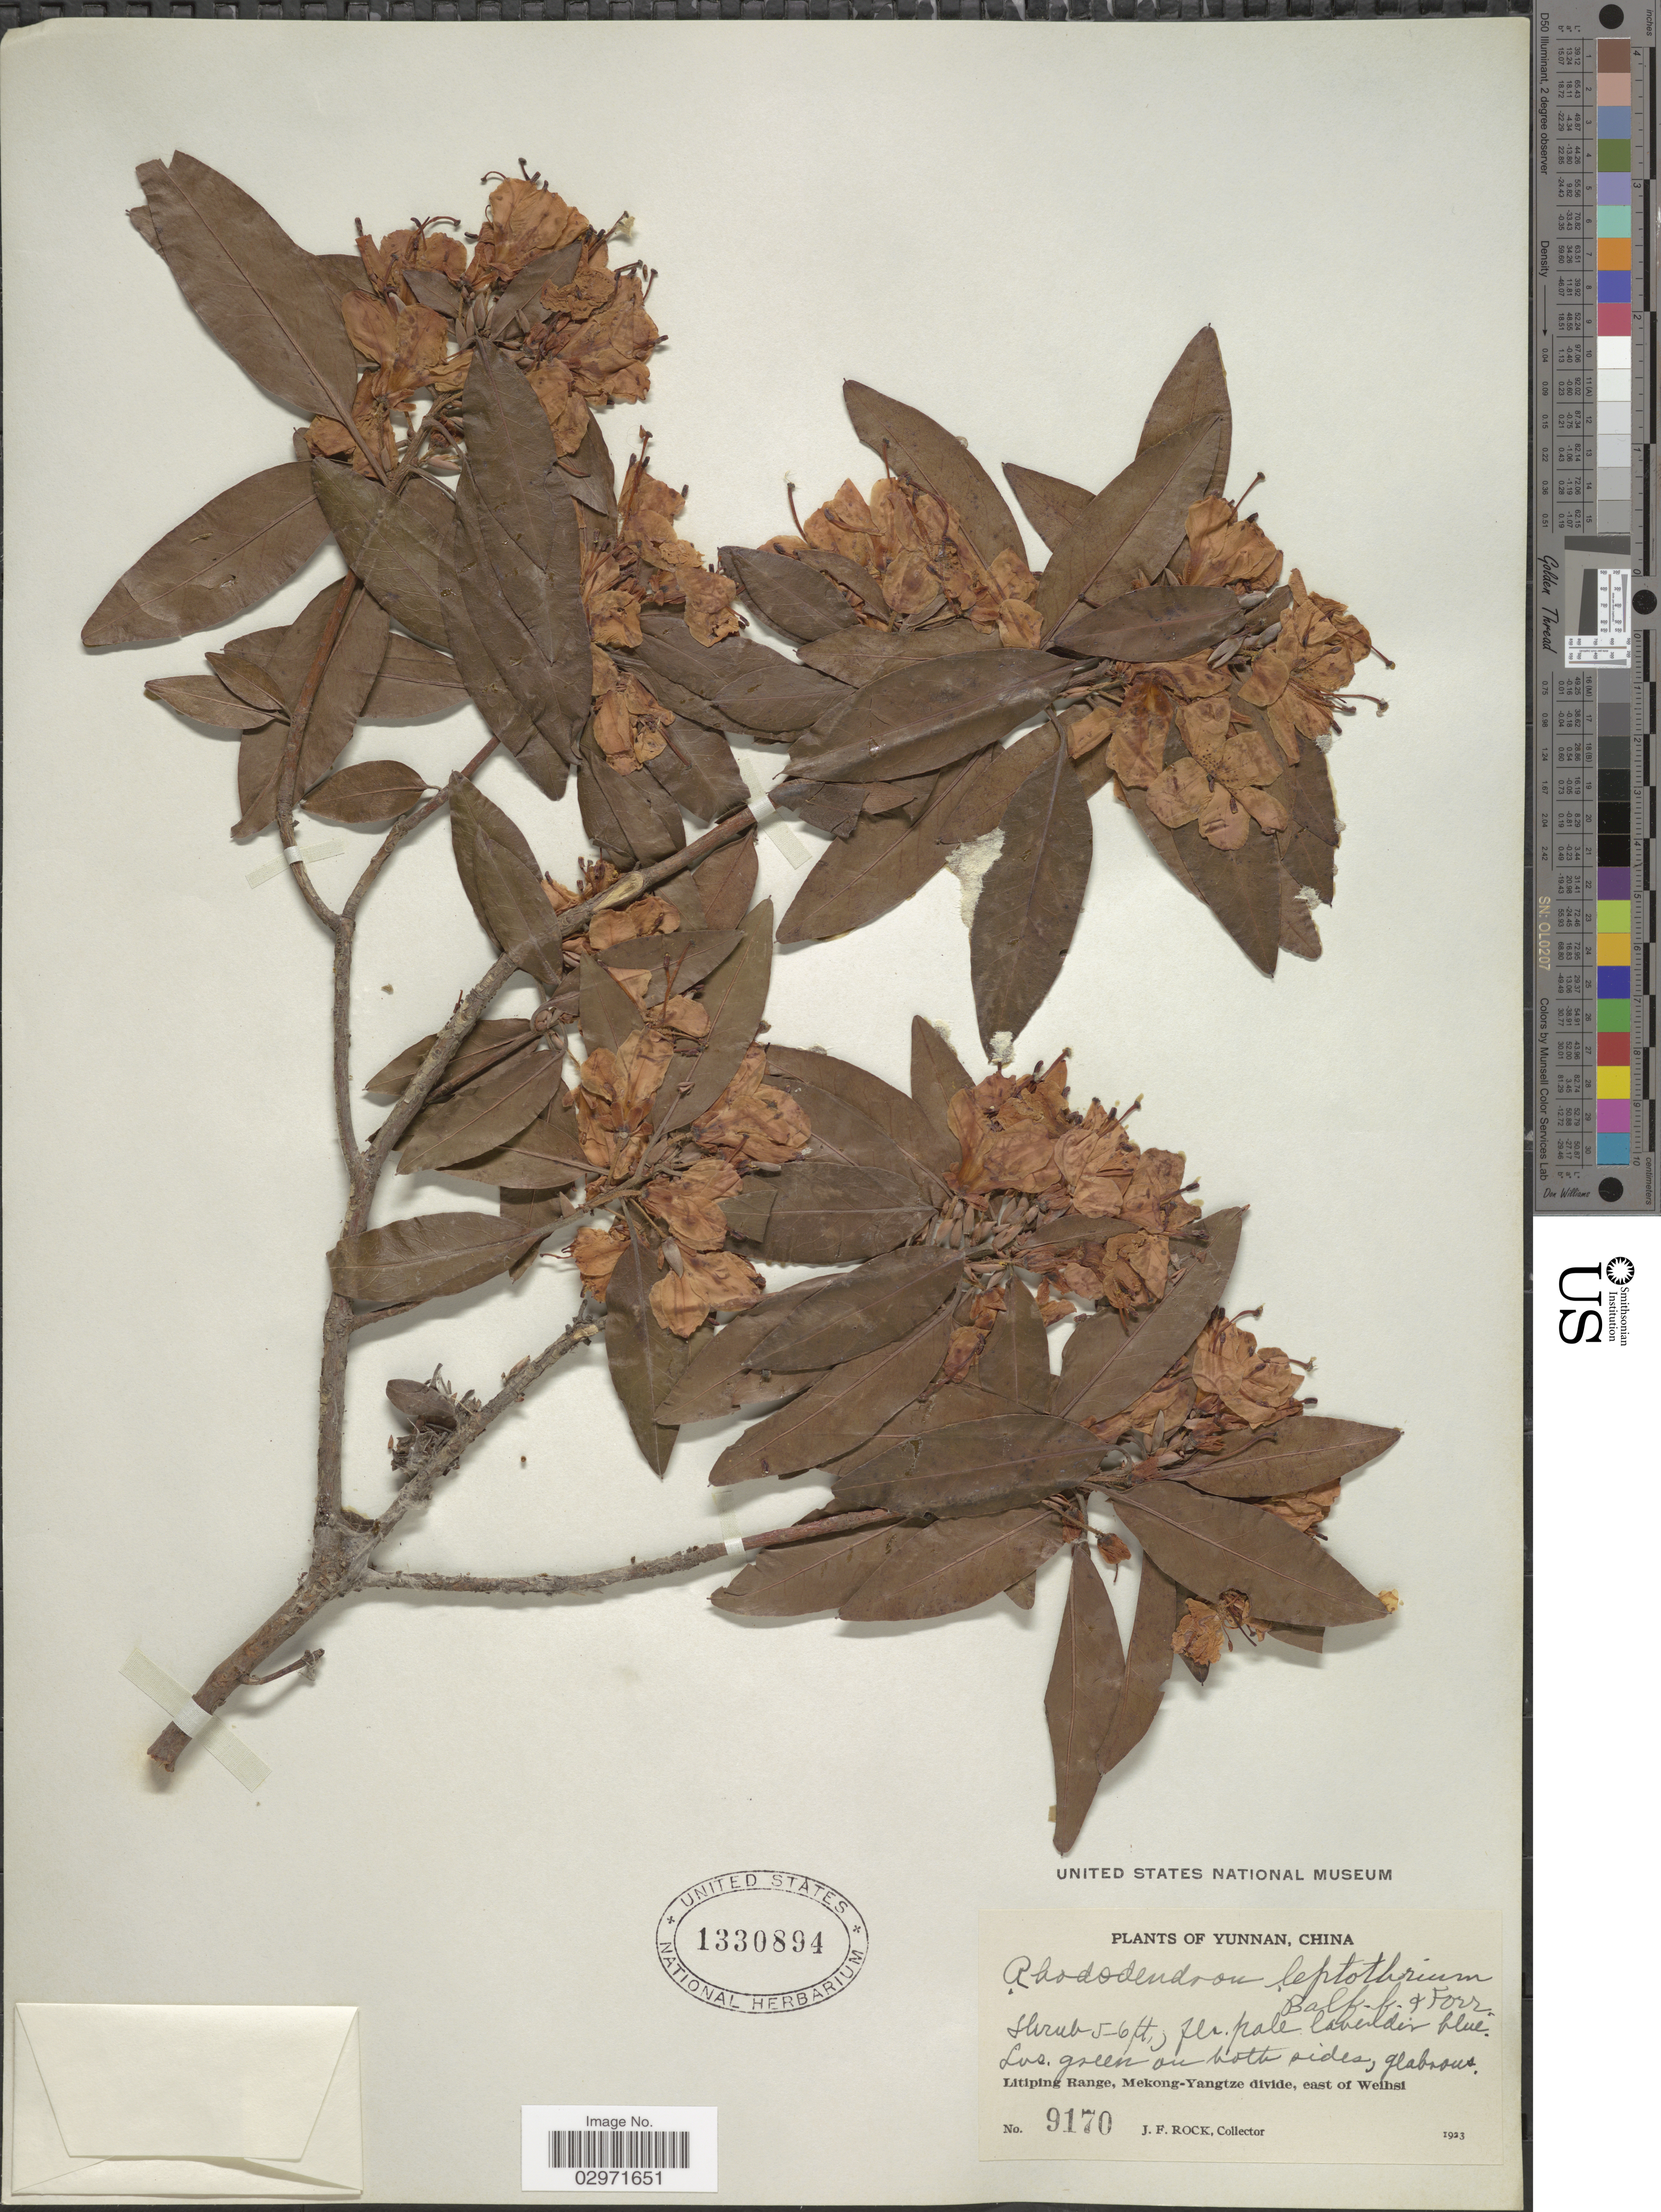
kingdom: Plantae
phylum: Tracheophyta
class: Magnoliopsida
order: Ericales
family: Ericaceae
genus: Rhododendron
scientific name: Rhododendron leptothrium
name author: Balf. f. & Forrest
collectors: J. Rock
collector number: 9170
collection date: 1923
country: China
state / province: Yunnan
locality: Litiping Range, Mekong-Yangtze divide, east of Weihsi.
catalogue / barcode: US 1330894